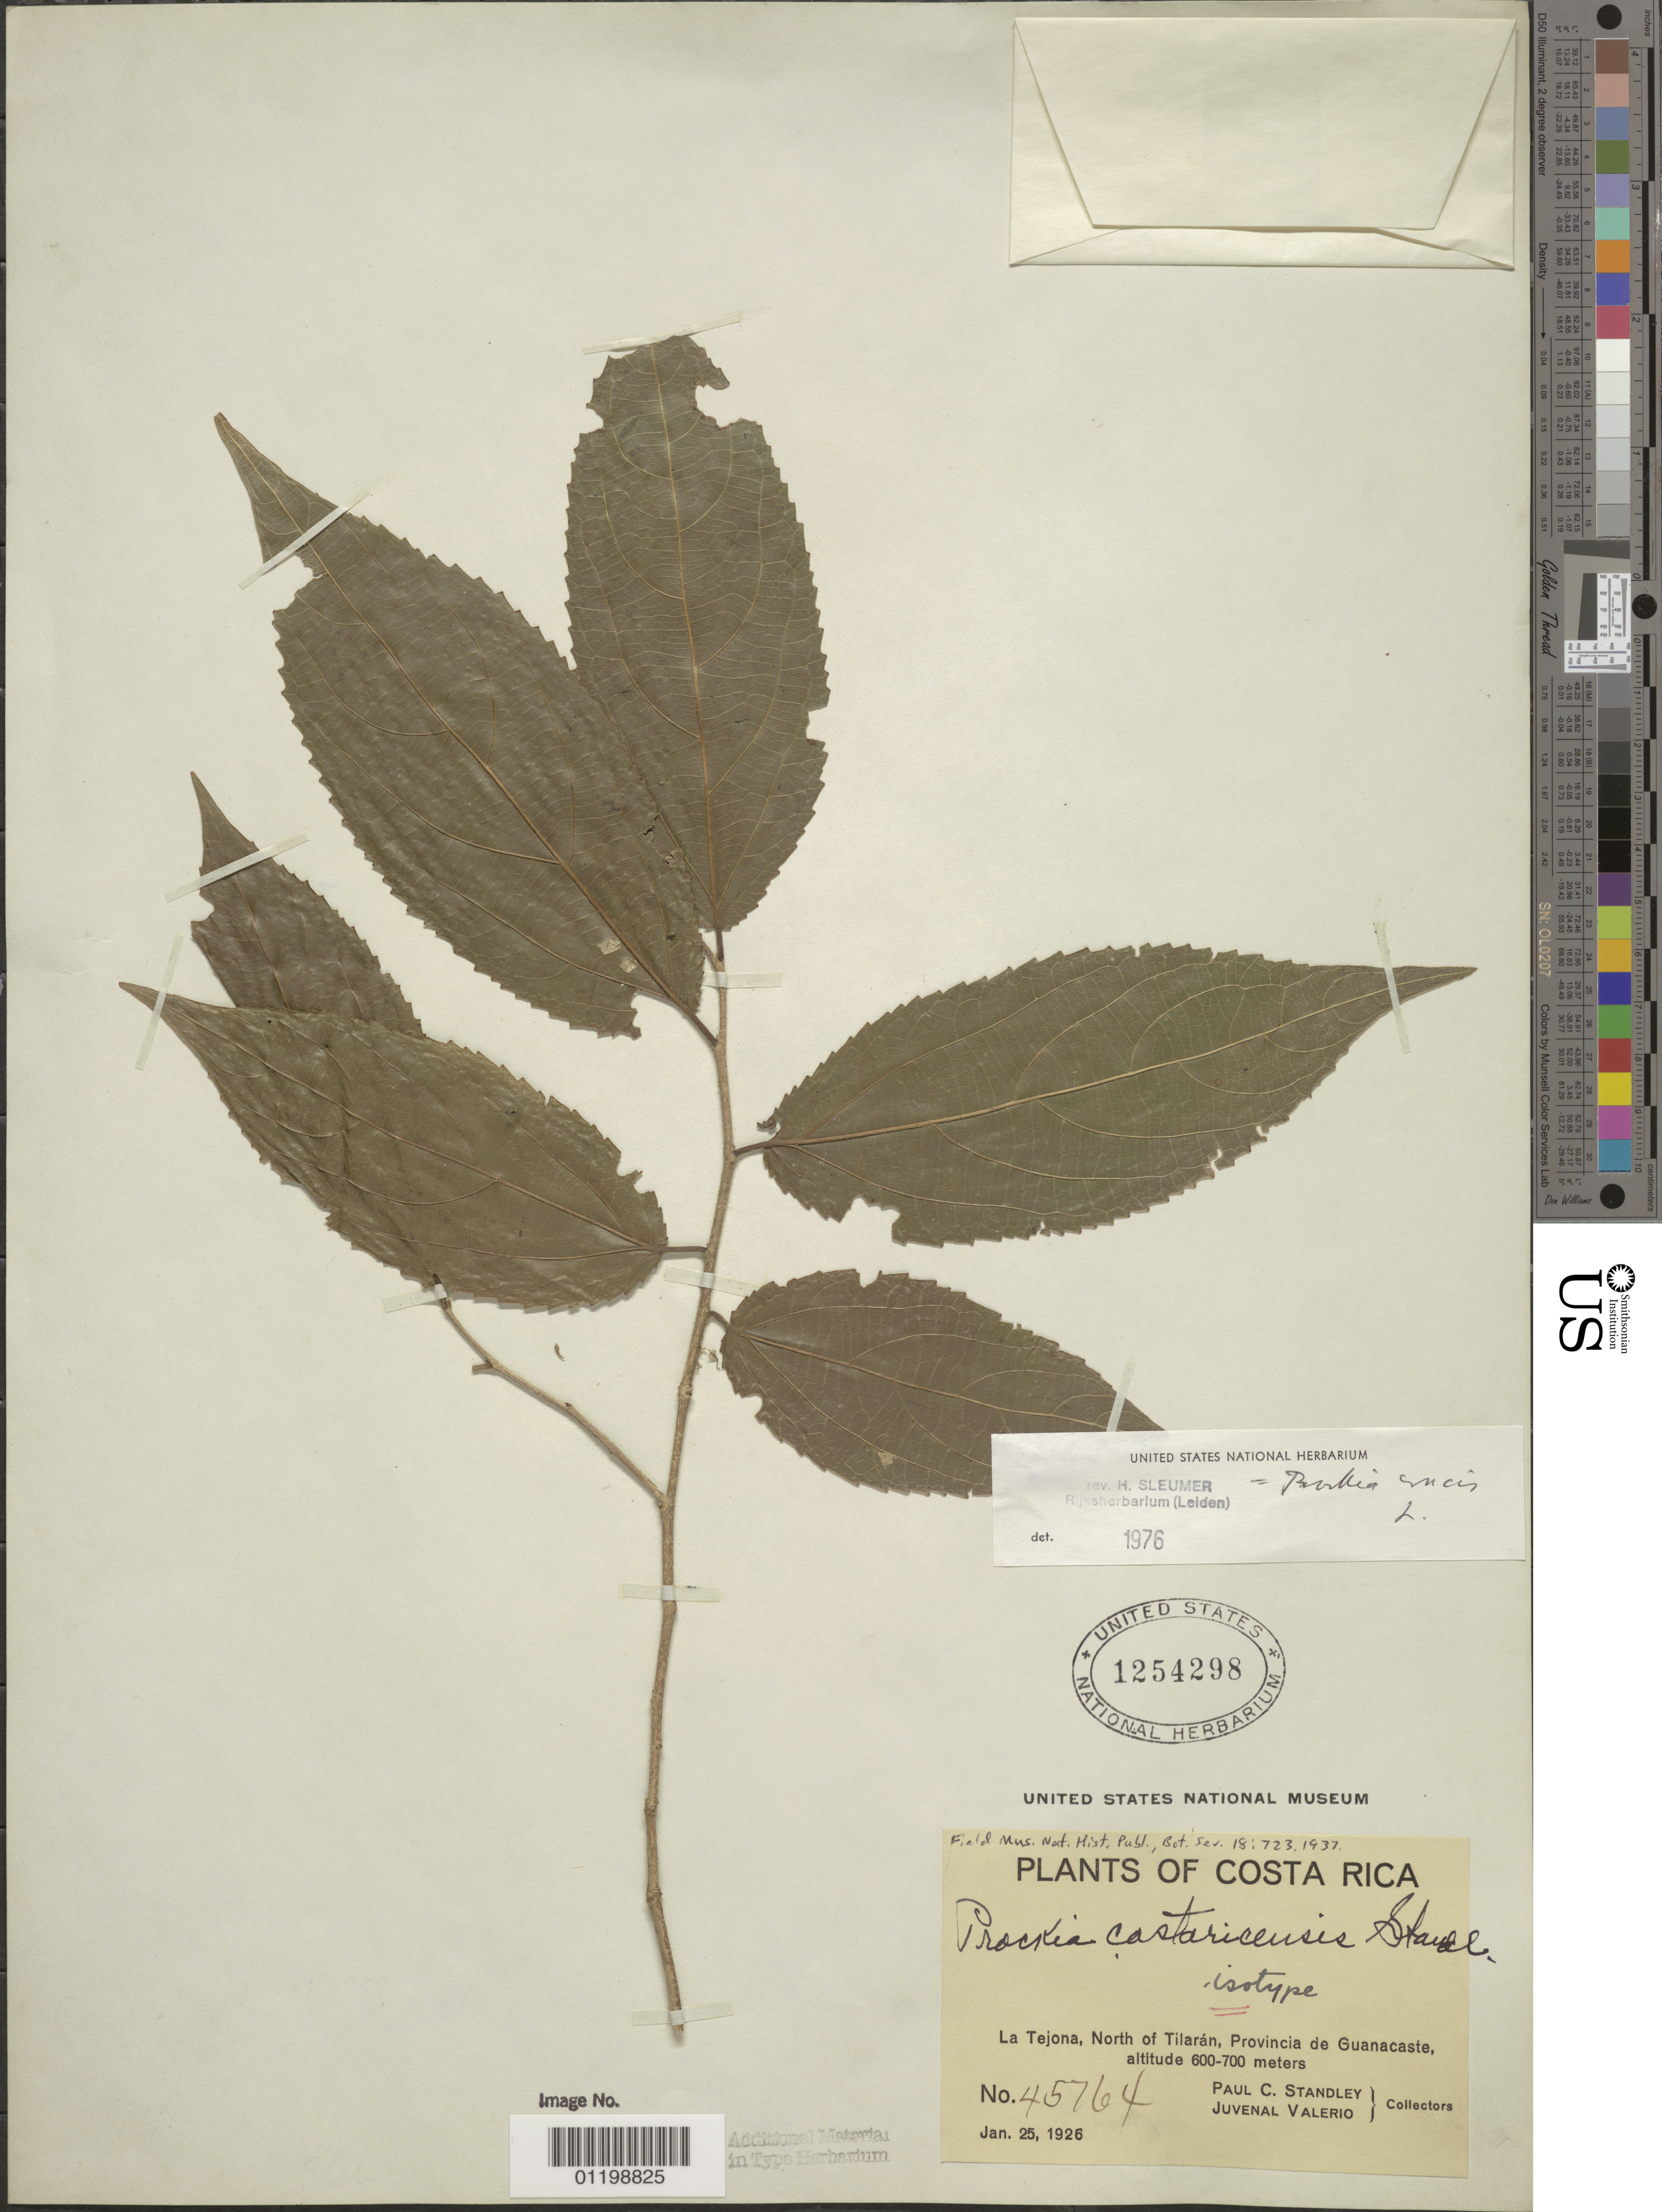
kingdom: Plantae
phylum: Tracheophyta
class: Magnoliopsida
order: Malpighiales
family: Salicaceae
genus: Prockia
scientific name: Prockia crucis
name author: P. Browne ex L.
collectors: P. C. Standley & J. Valerio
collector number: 45764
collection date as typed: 25 Jan 1926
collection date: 1926-01-25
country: Costa Rica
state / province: Guanacaste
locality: La Tejona, North of Tilarán.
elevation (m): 600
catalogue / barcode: US 1254298